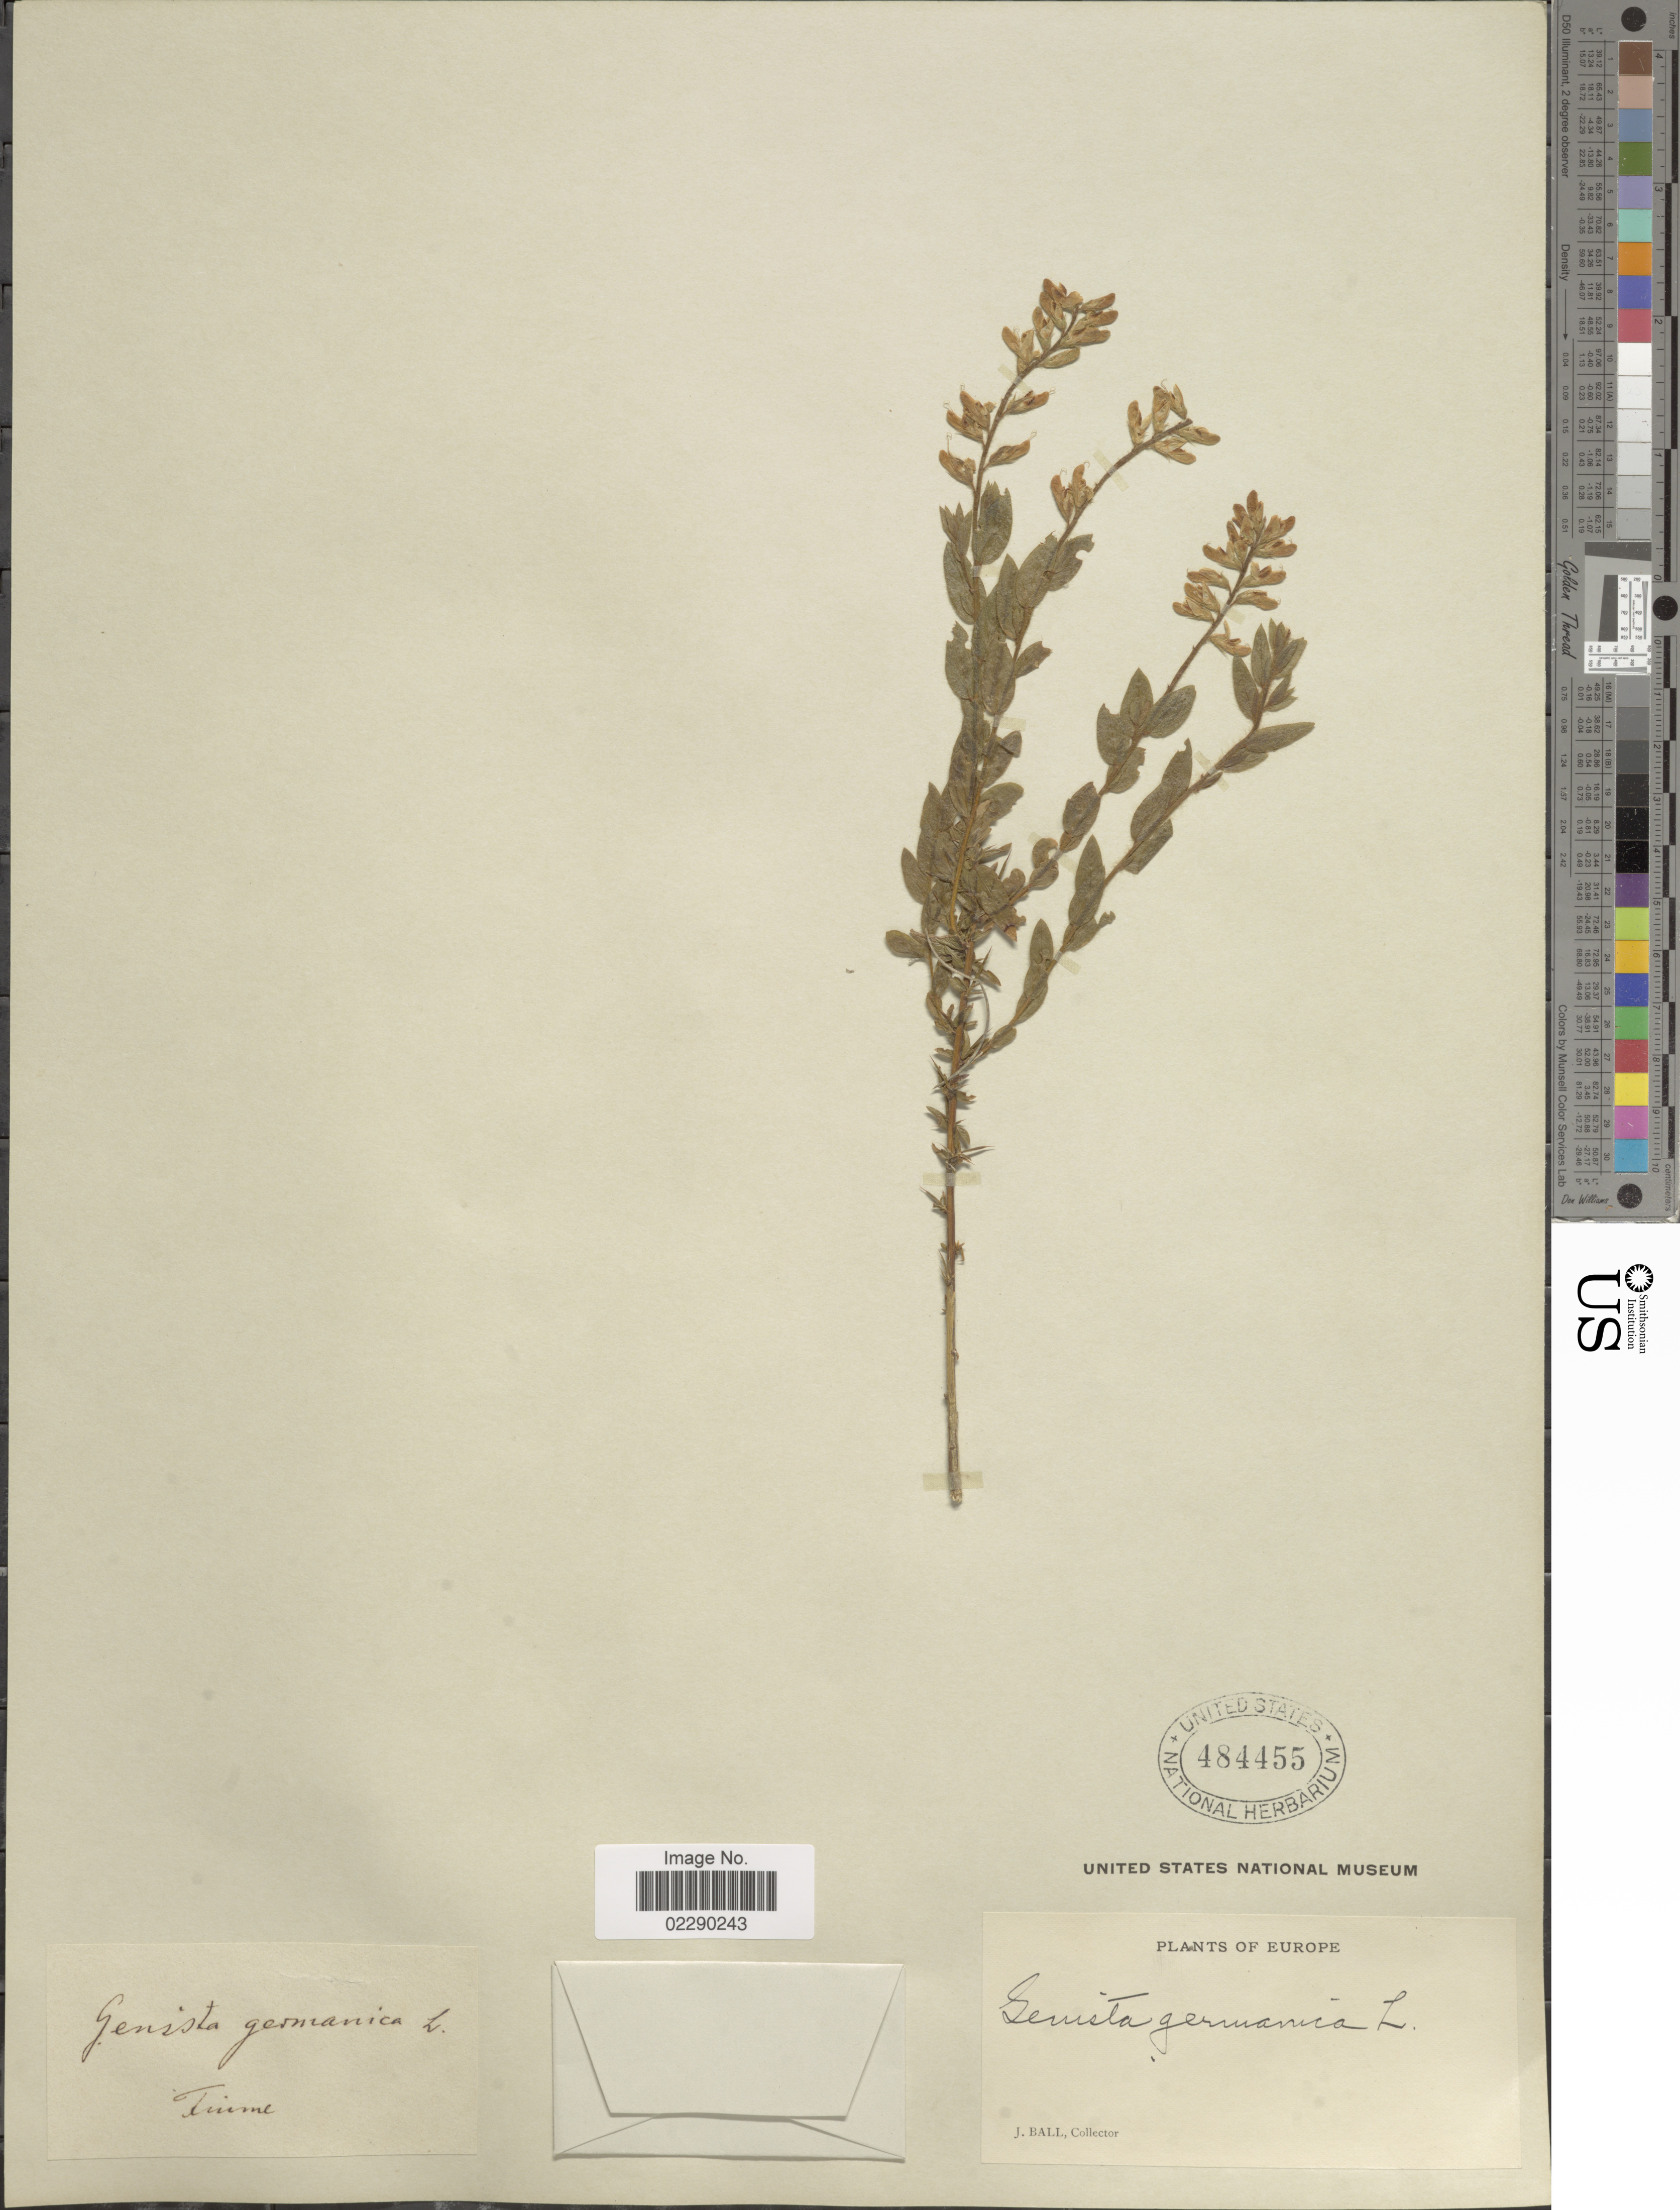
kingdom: Plantae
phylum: Tracheophyta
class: Magnoliopsida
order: Fabales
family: Fabaceae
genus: Genista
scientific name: Genista germanica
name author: L.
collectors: J. Ball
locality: Europe, Tinme [interpreted]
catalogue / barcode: US 484455